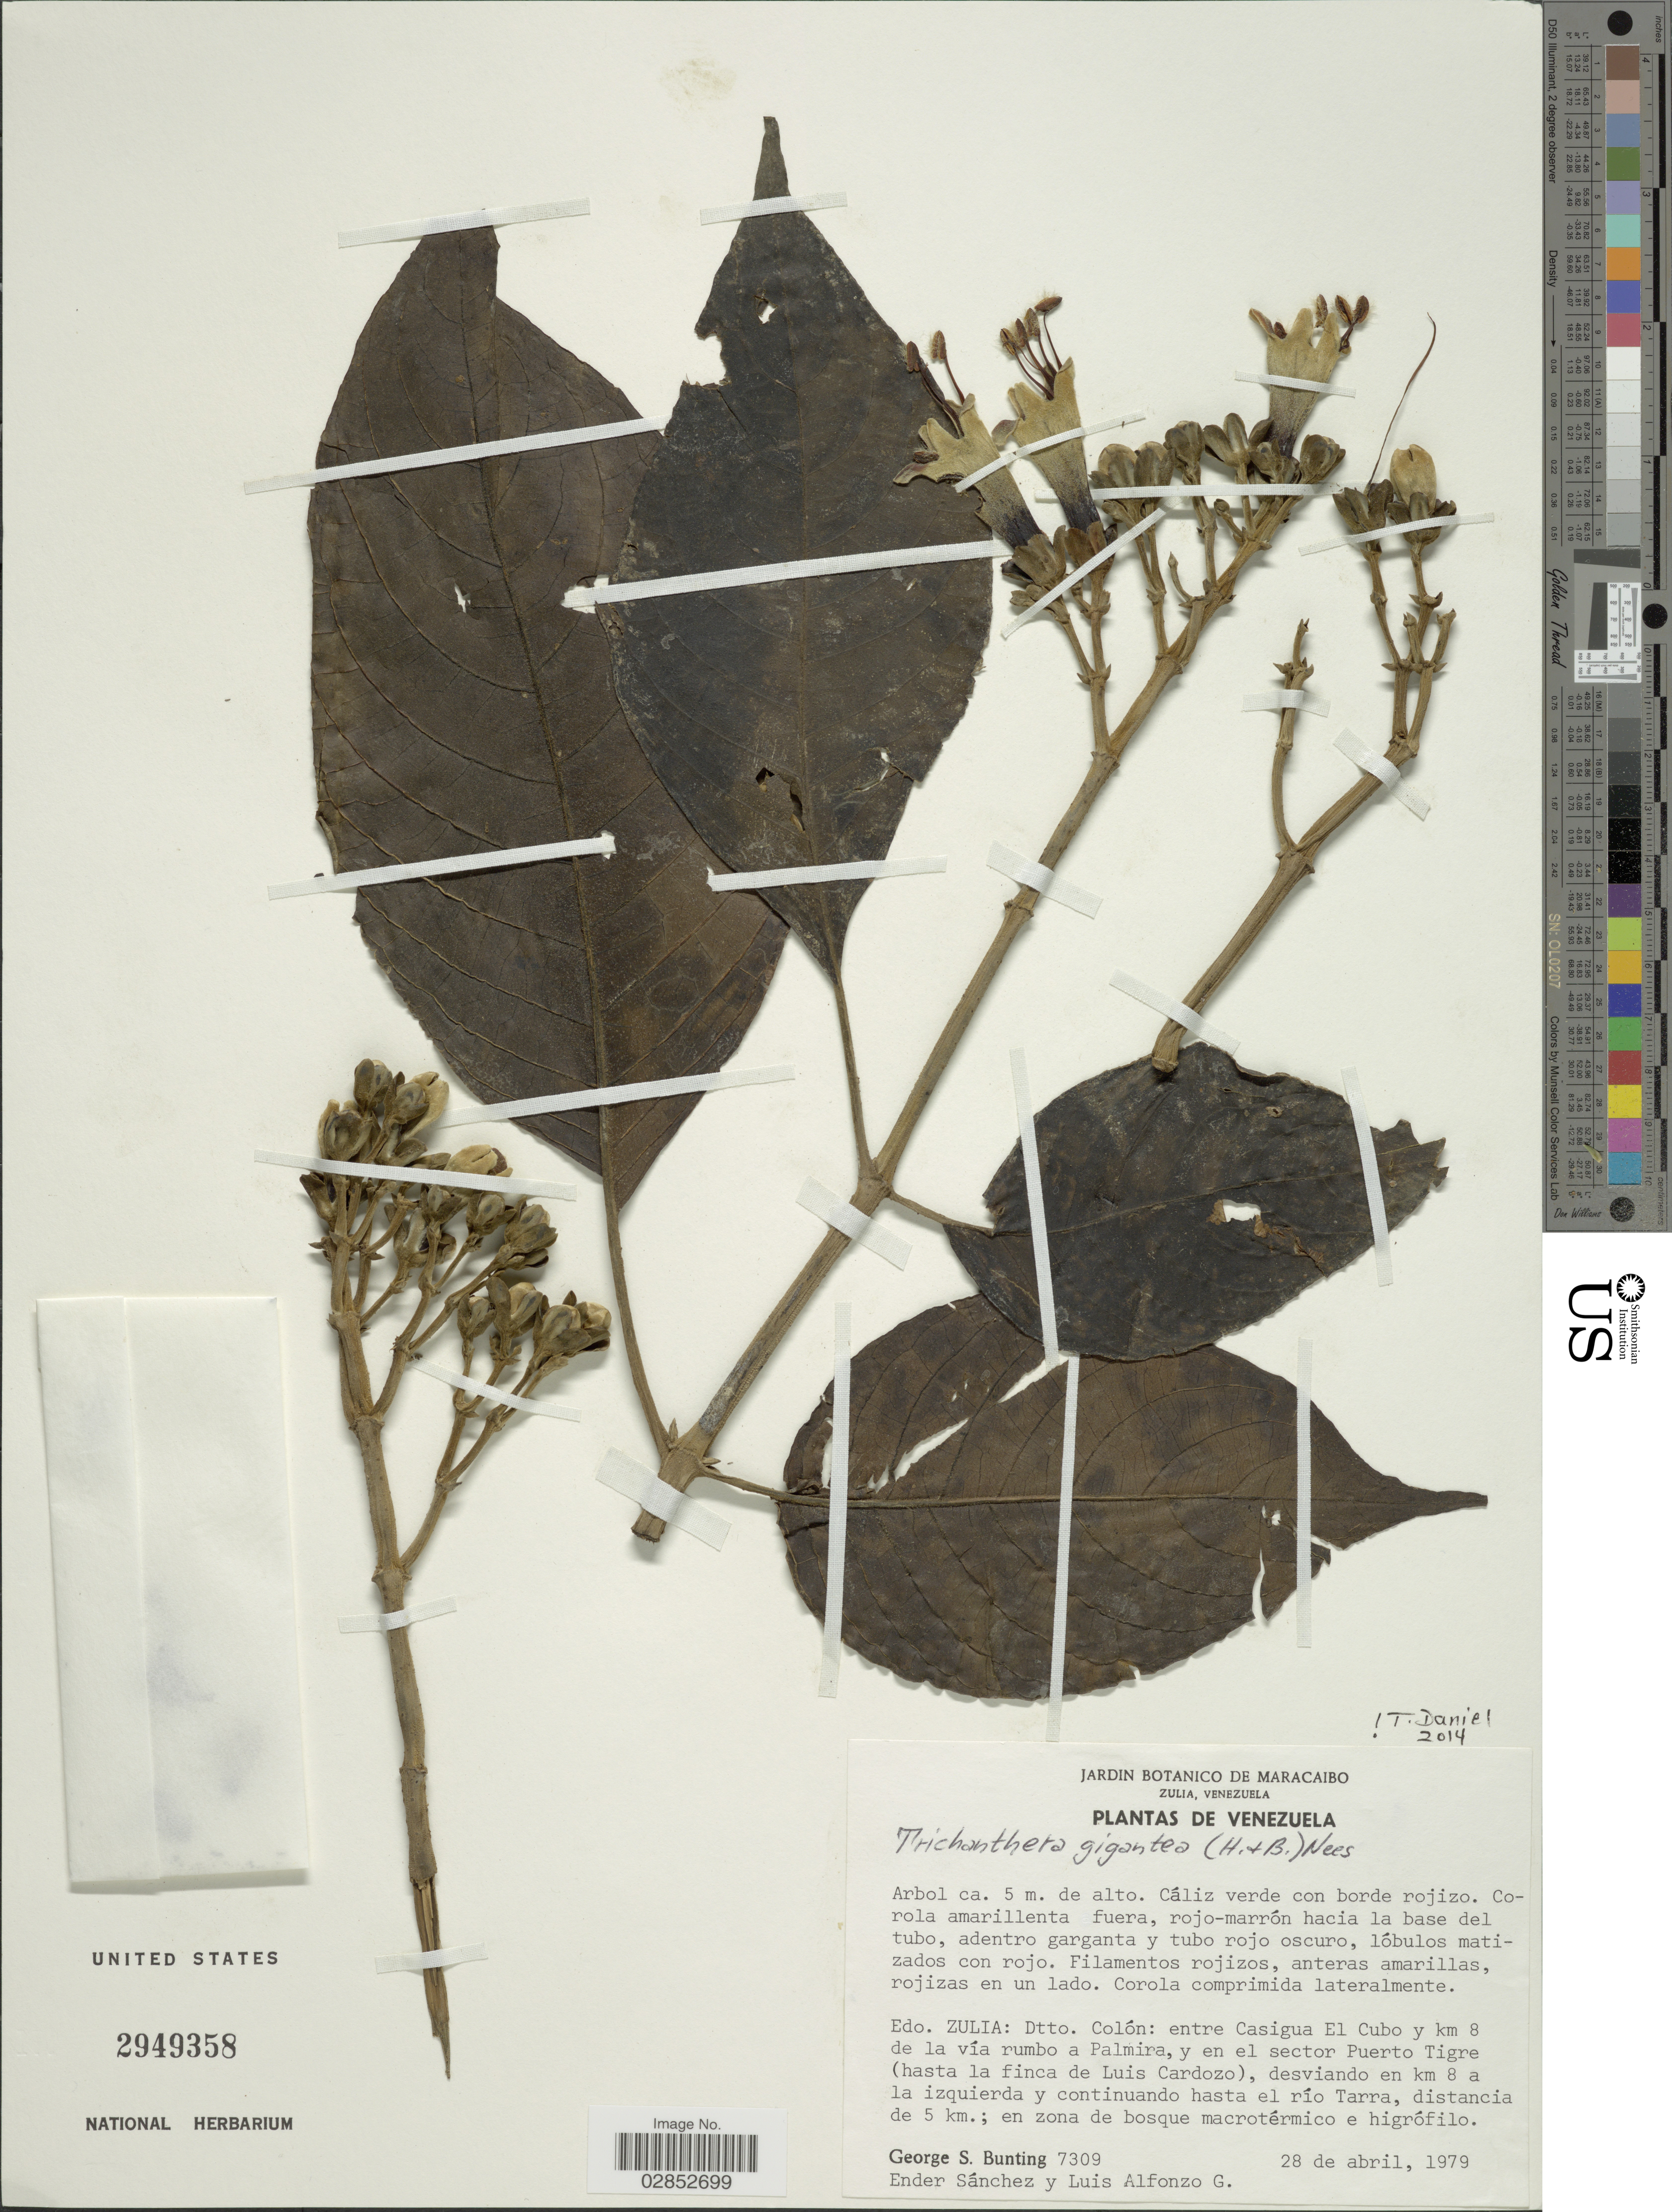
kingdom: Plantae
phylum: Tracheophyta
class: Magnoliopsida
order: Lamiales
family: Acanthaceae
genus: Trichanthera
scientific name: Trichanthera gigantea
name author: (Bonpl.) Nees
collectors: G. S. Bunting, E. Sánchez & L. Alfonzo G.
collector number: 7309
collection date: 1979-04-28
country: Venezuela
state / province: Zulia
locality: Dtto. Colón: entre Casigua El Cubo y km 8 de la vía rumbo a Palmira, y en el sector Puerto Tigre (hasta la finca de Luis Cardozo), desviando en km 8 a la izqueirda y continuando hasta el río Tarra, distancia de 5 km.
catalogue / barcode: US 2949358